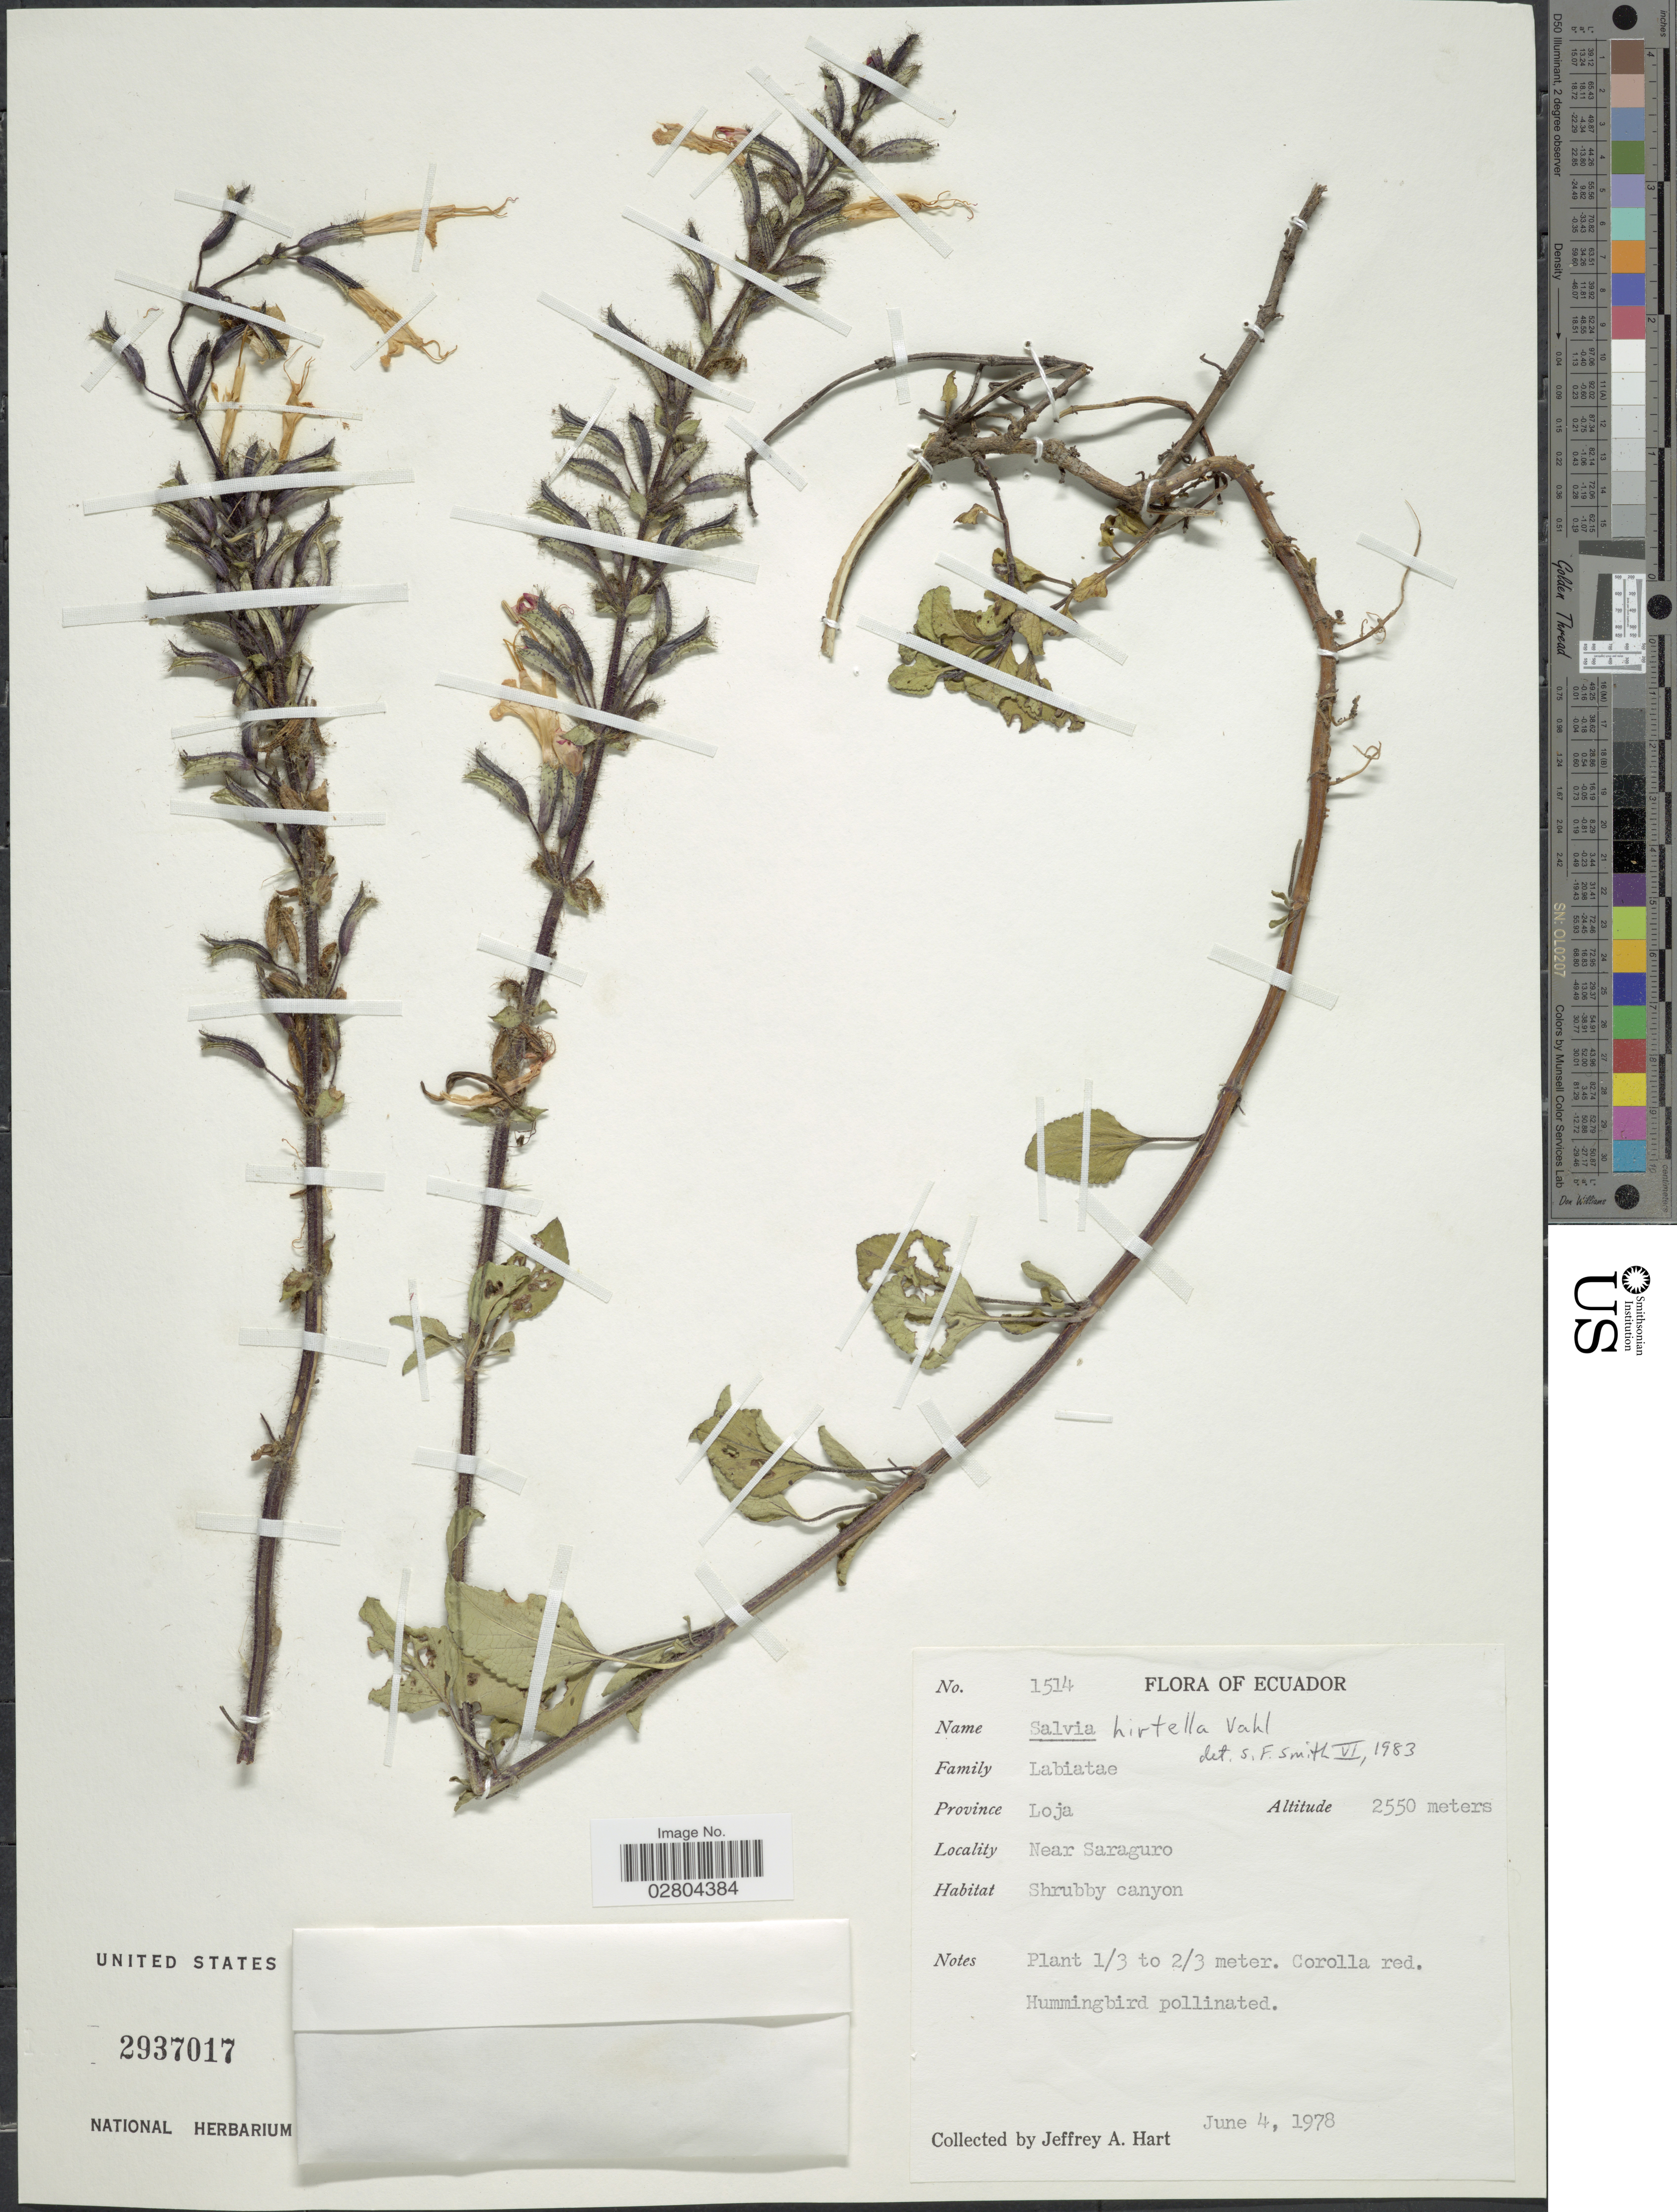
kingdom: Plantae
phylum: Tracheophyta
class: Magnoliopsida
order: Lamiales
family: Lamiaceae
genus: Salvia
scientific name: Salvia hirtella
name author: Vahl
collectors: J. A. Hart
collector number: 1514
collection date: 1978-06-04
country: Ecuador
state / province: Loja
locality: Near Saraguro.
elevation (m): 2550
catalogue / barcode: US 2937017